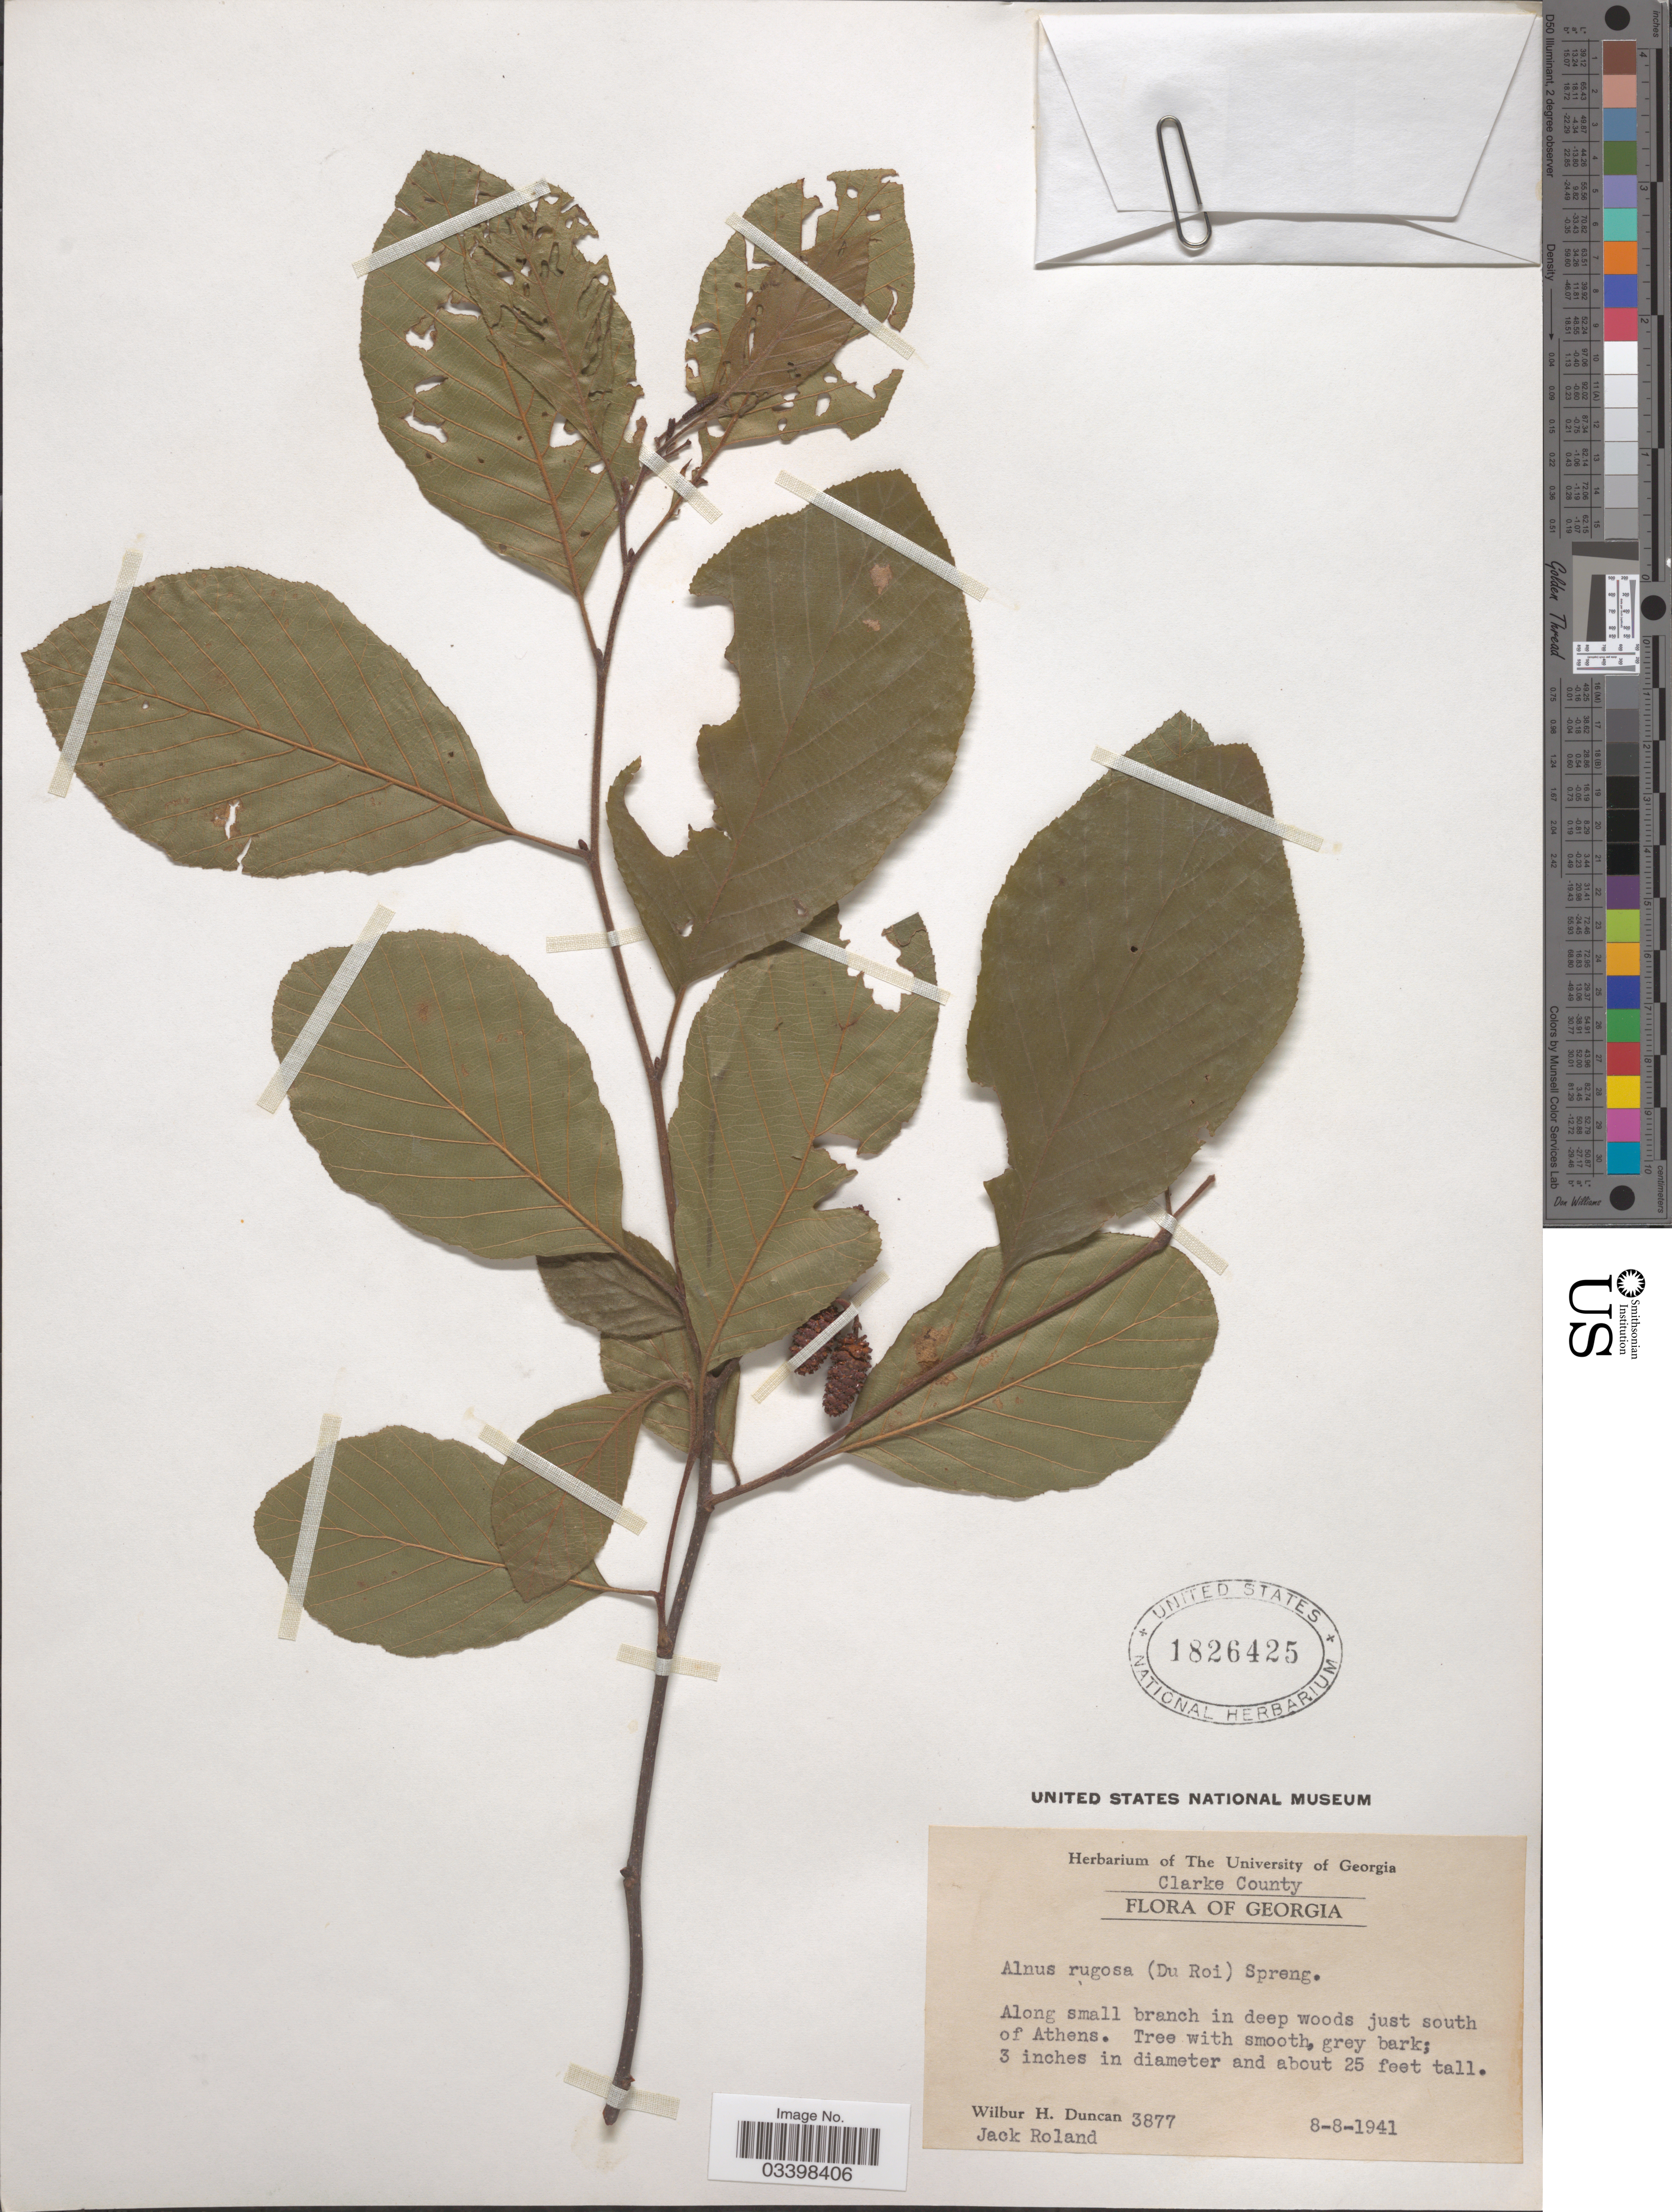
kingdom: Plantae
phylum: Tracheophyta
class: Magnoliopsida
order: Fagales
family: Betulaceae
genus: Alnus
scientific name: Alnus serrulata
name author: (Aiton) Willd.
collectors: W. H. Duncan & J. Roland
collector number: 3877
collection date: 1941-08-08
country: United States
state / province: Georgia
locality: Clarke County. Along small branch on deep woods just south of Athens.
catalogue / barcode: US 1826425